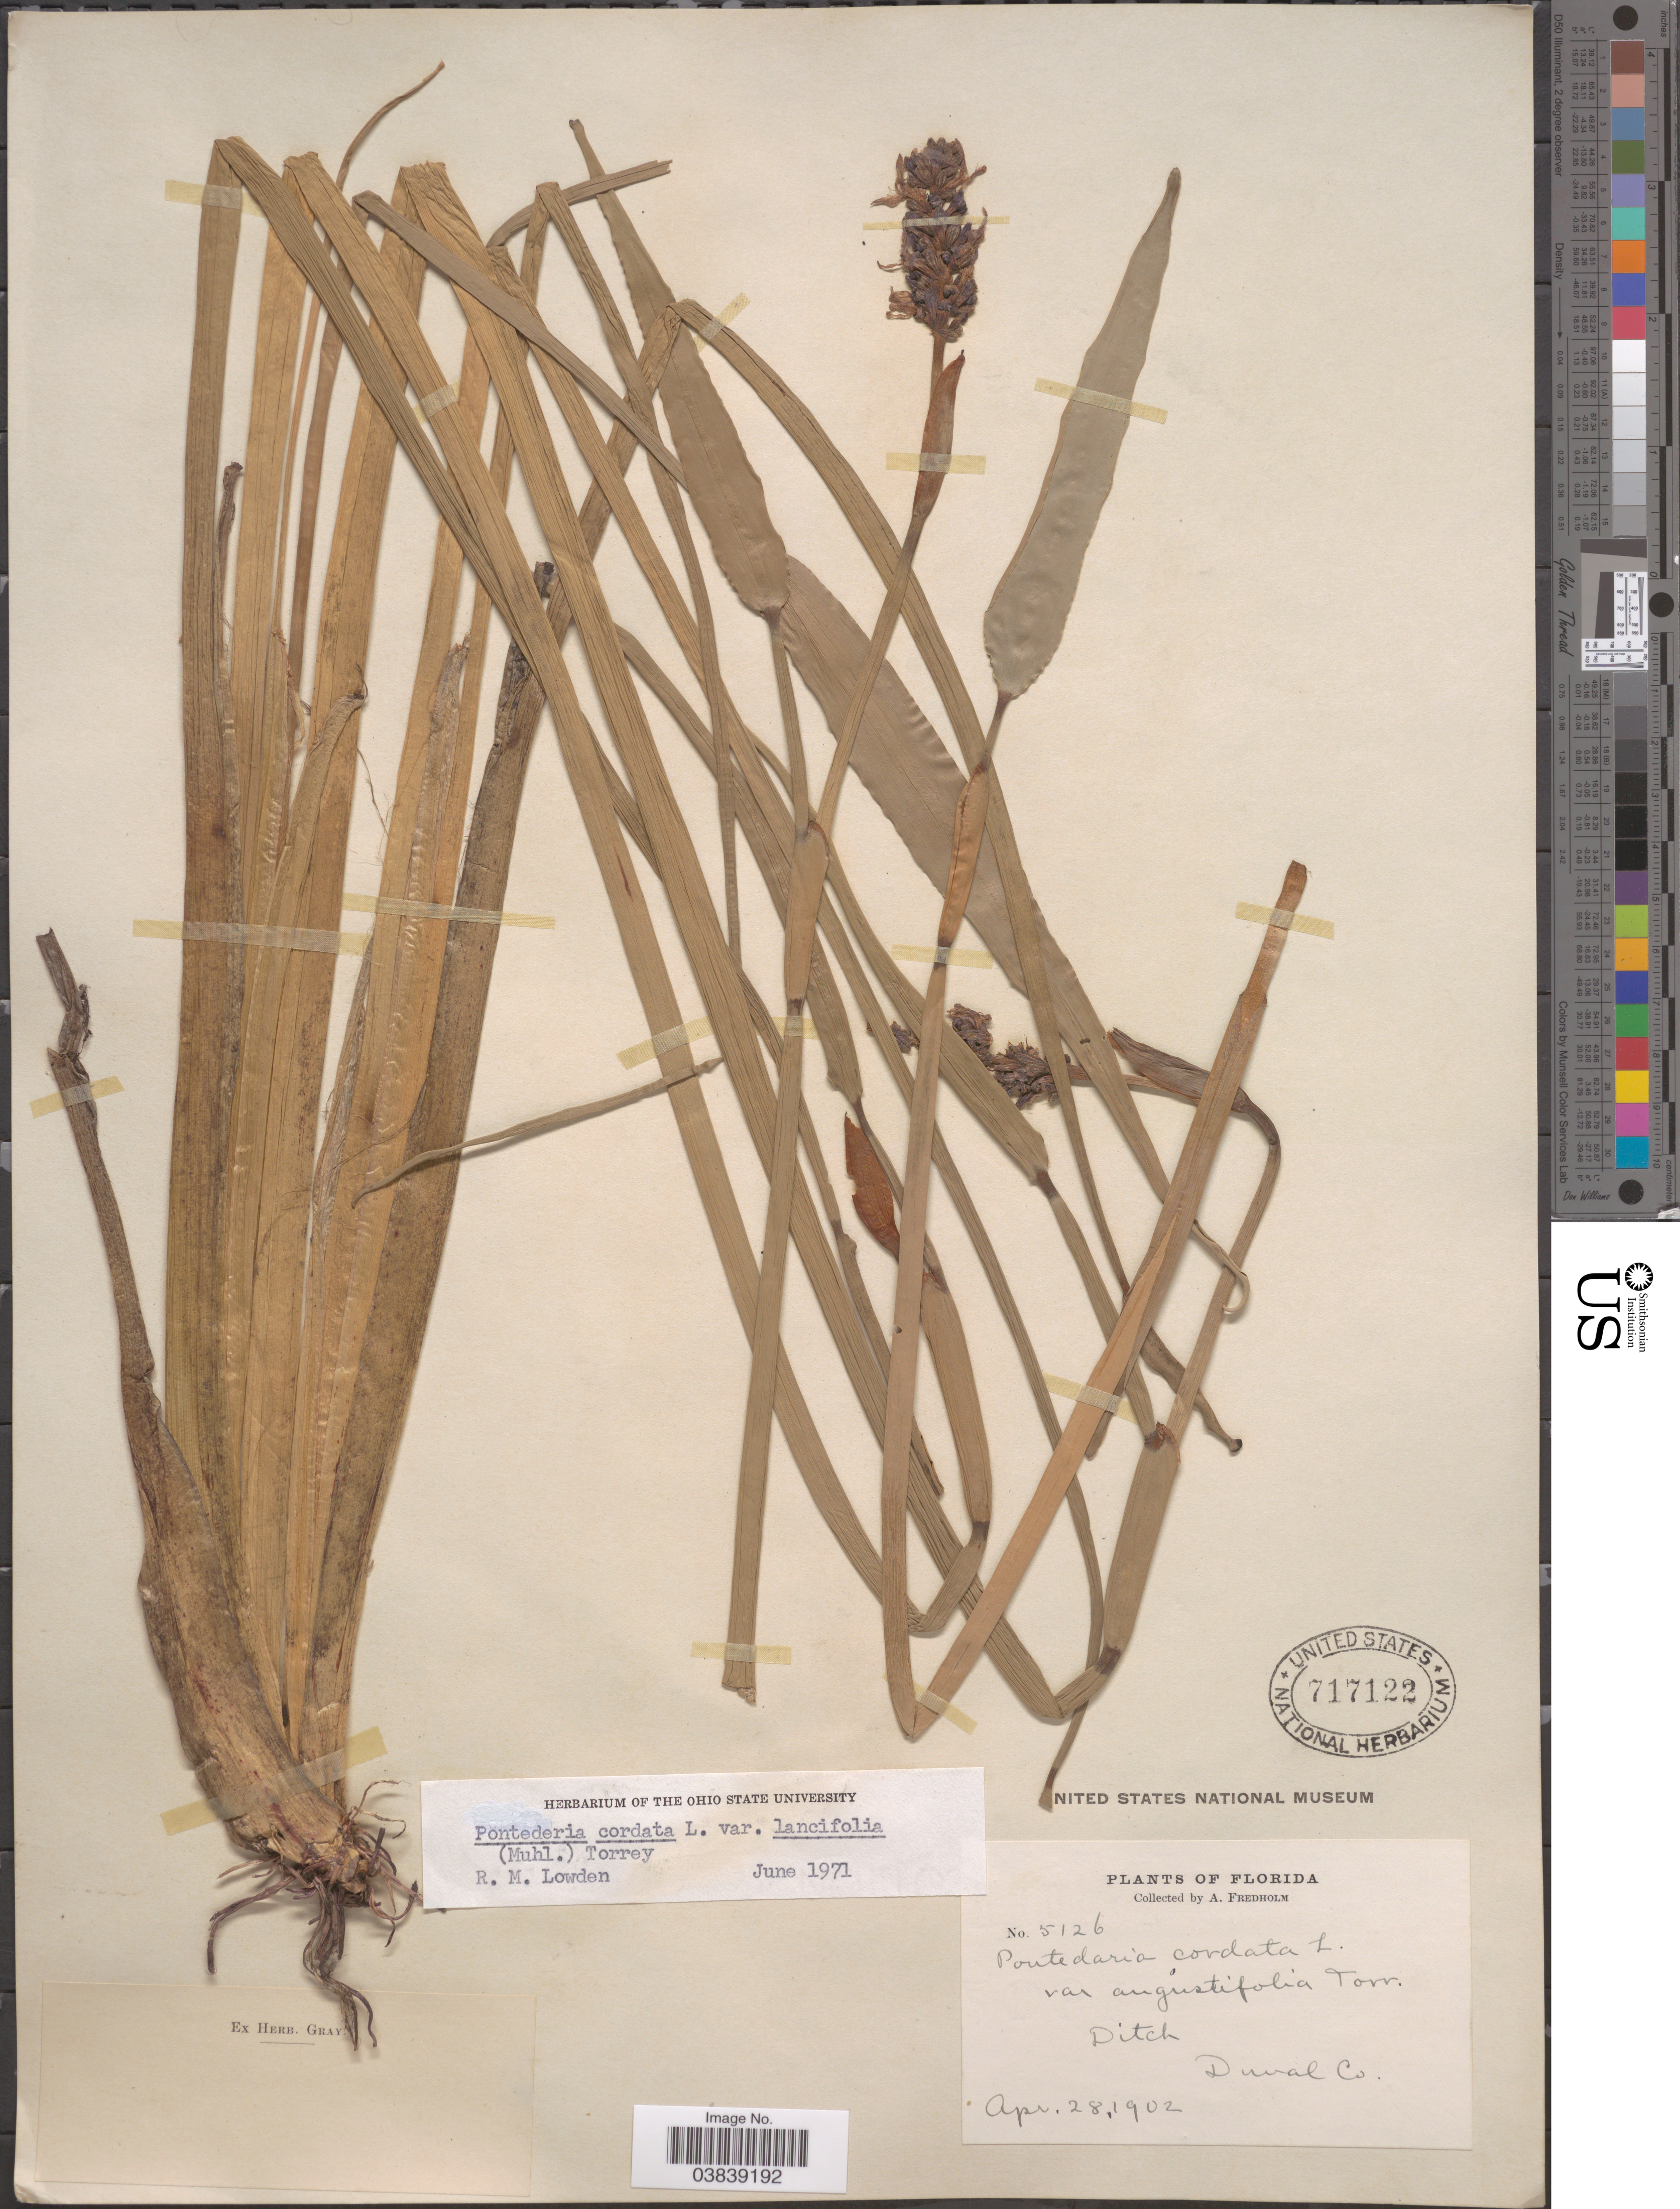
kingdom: Plantae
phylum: Tracheophyta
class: Liliopsida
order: Commelinales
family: Pontederiaceae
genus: Pontederia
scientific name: Pontederia cordata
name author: L.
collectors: A. Fredholm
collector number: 5126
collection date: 1902-04-28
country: United States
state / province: Florida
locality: Duval Co.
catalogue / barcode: US 717122